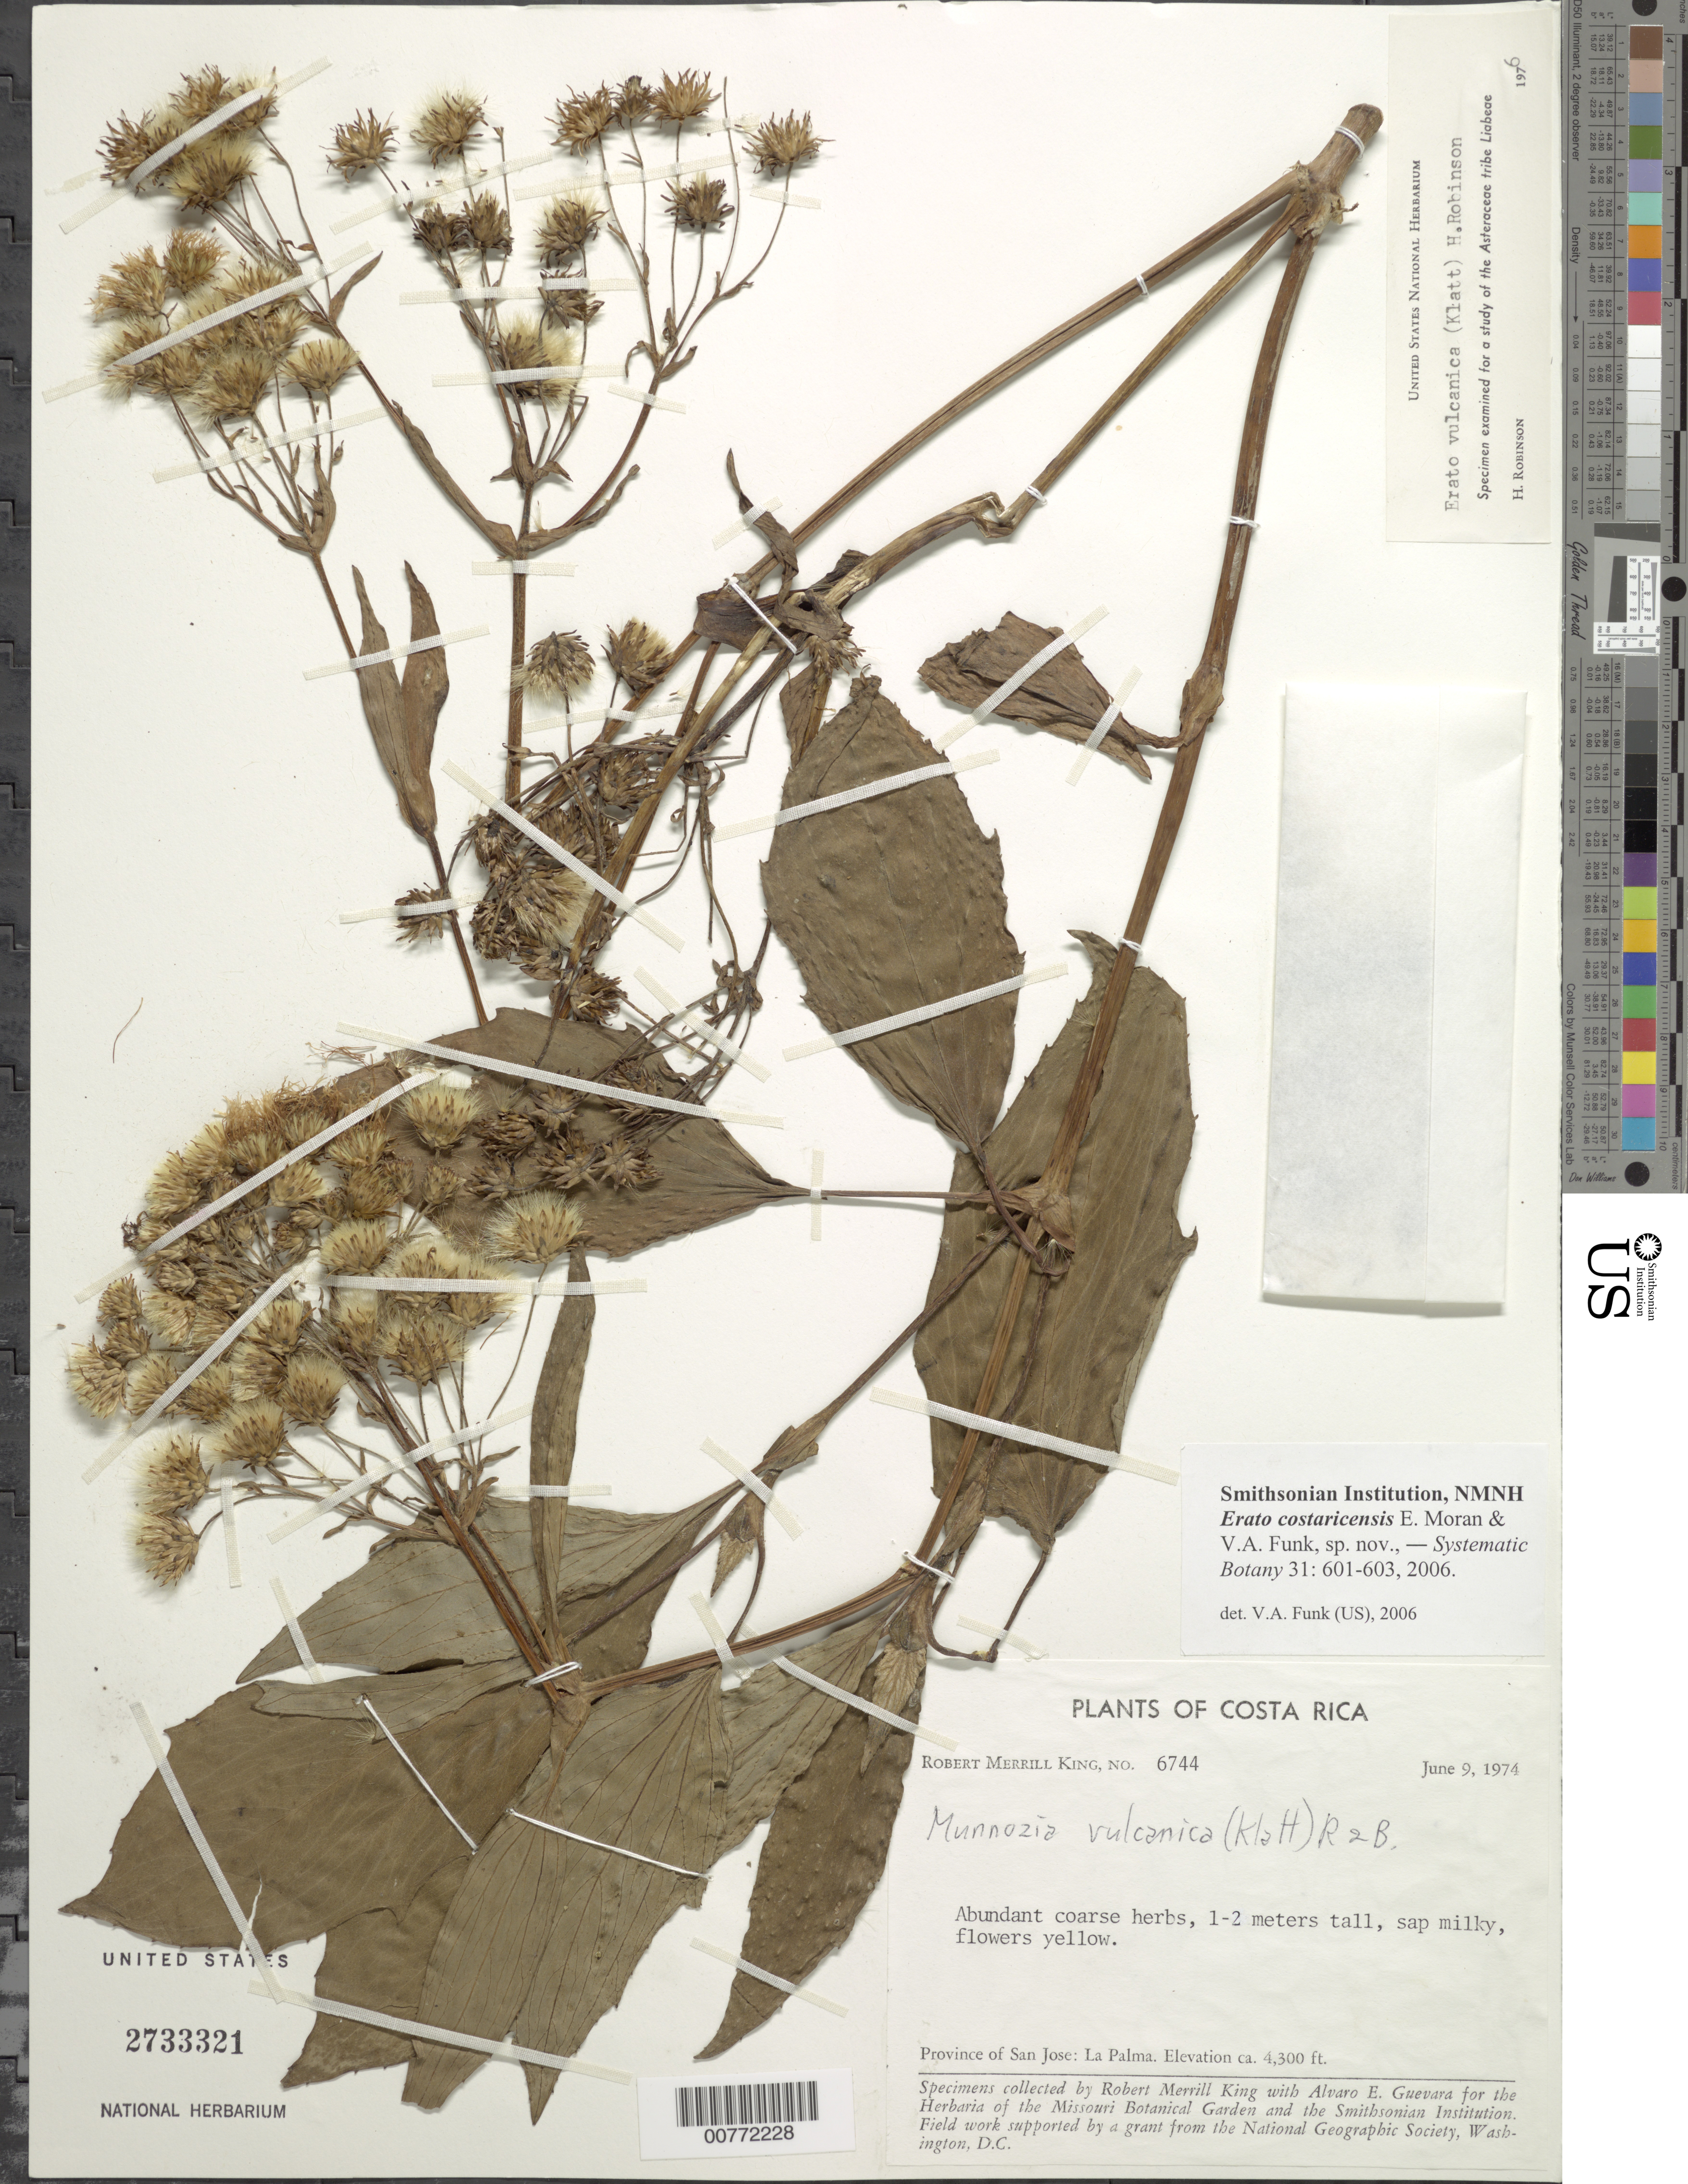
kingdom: Plantae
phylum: Tracheophyta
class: Magnoliopsida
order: Asterales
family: Asteraceae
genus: Erato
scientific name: Erato costaricensis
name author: Moran & V.A. Funk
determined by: Funk, Vicki A., (BOT), Smithsonian Institution - National Museum of Natural History (UNITED STATES)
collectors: R. M. King & A. E. Guevara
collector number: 6744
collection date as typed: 9 June 1974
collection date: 1974-06-09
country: Costa Rica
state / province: San Jose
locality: La Palma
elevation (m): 1311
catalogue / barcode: US 2733321